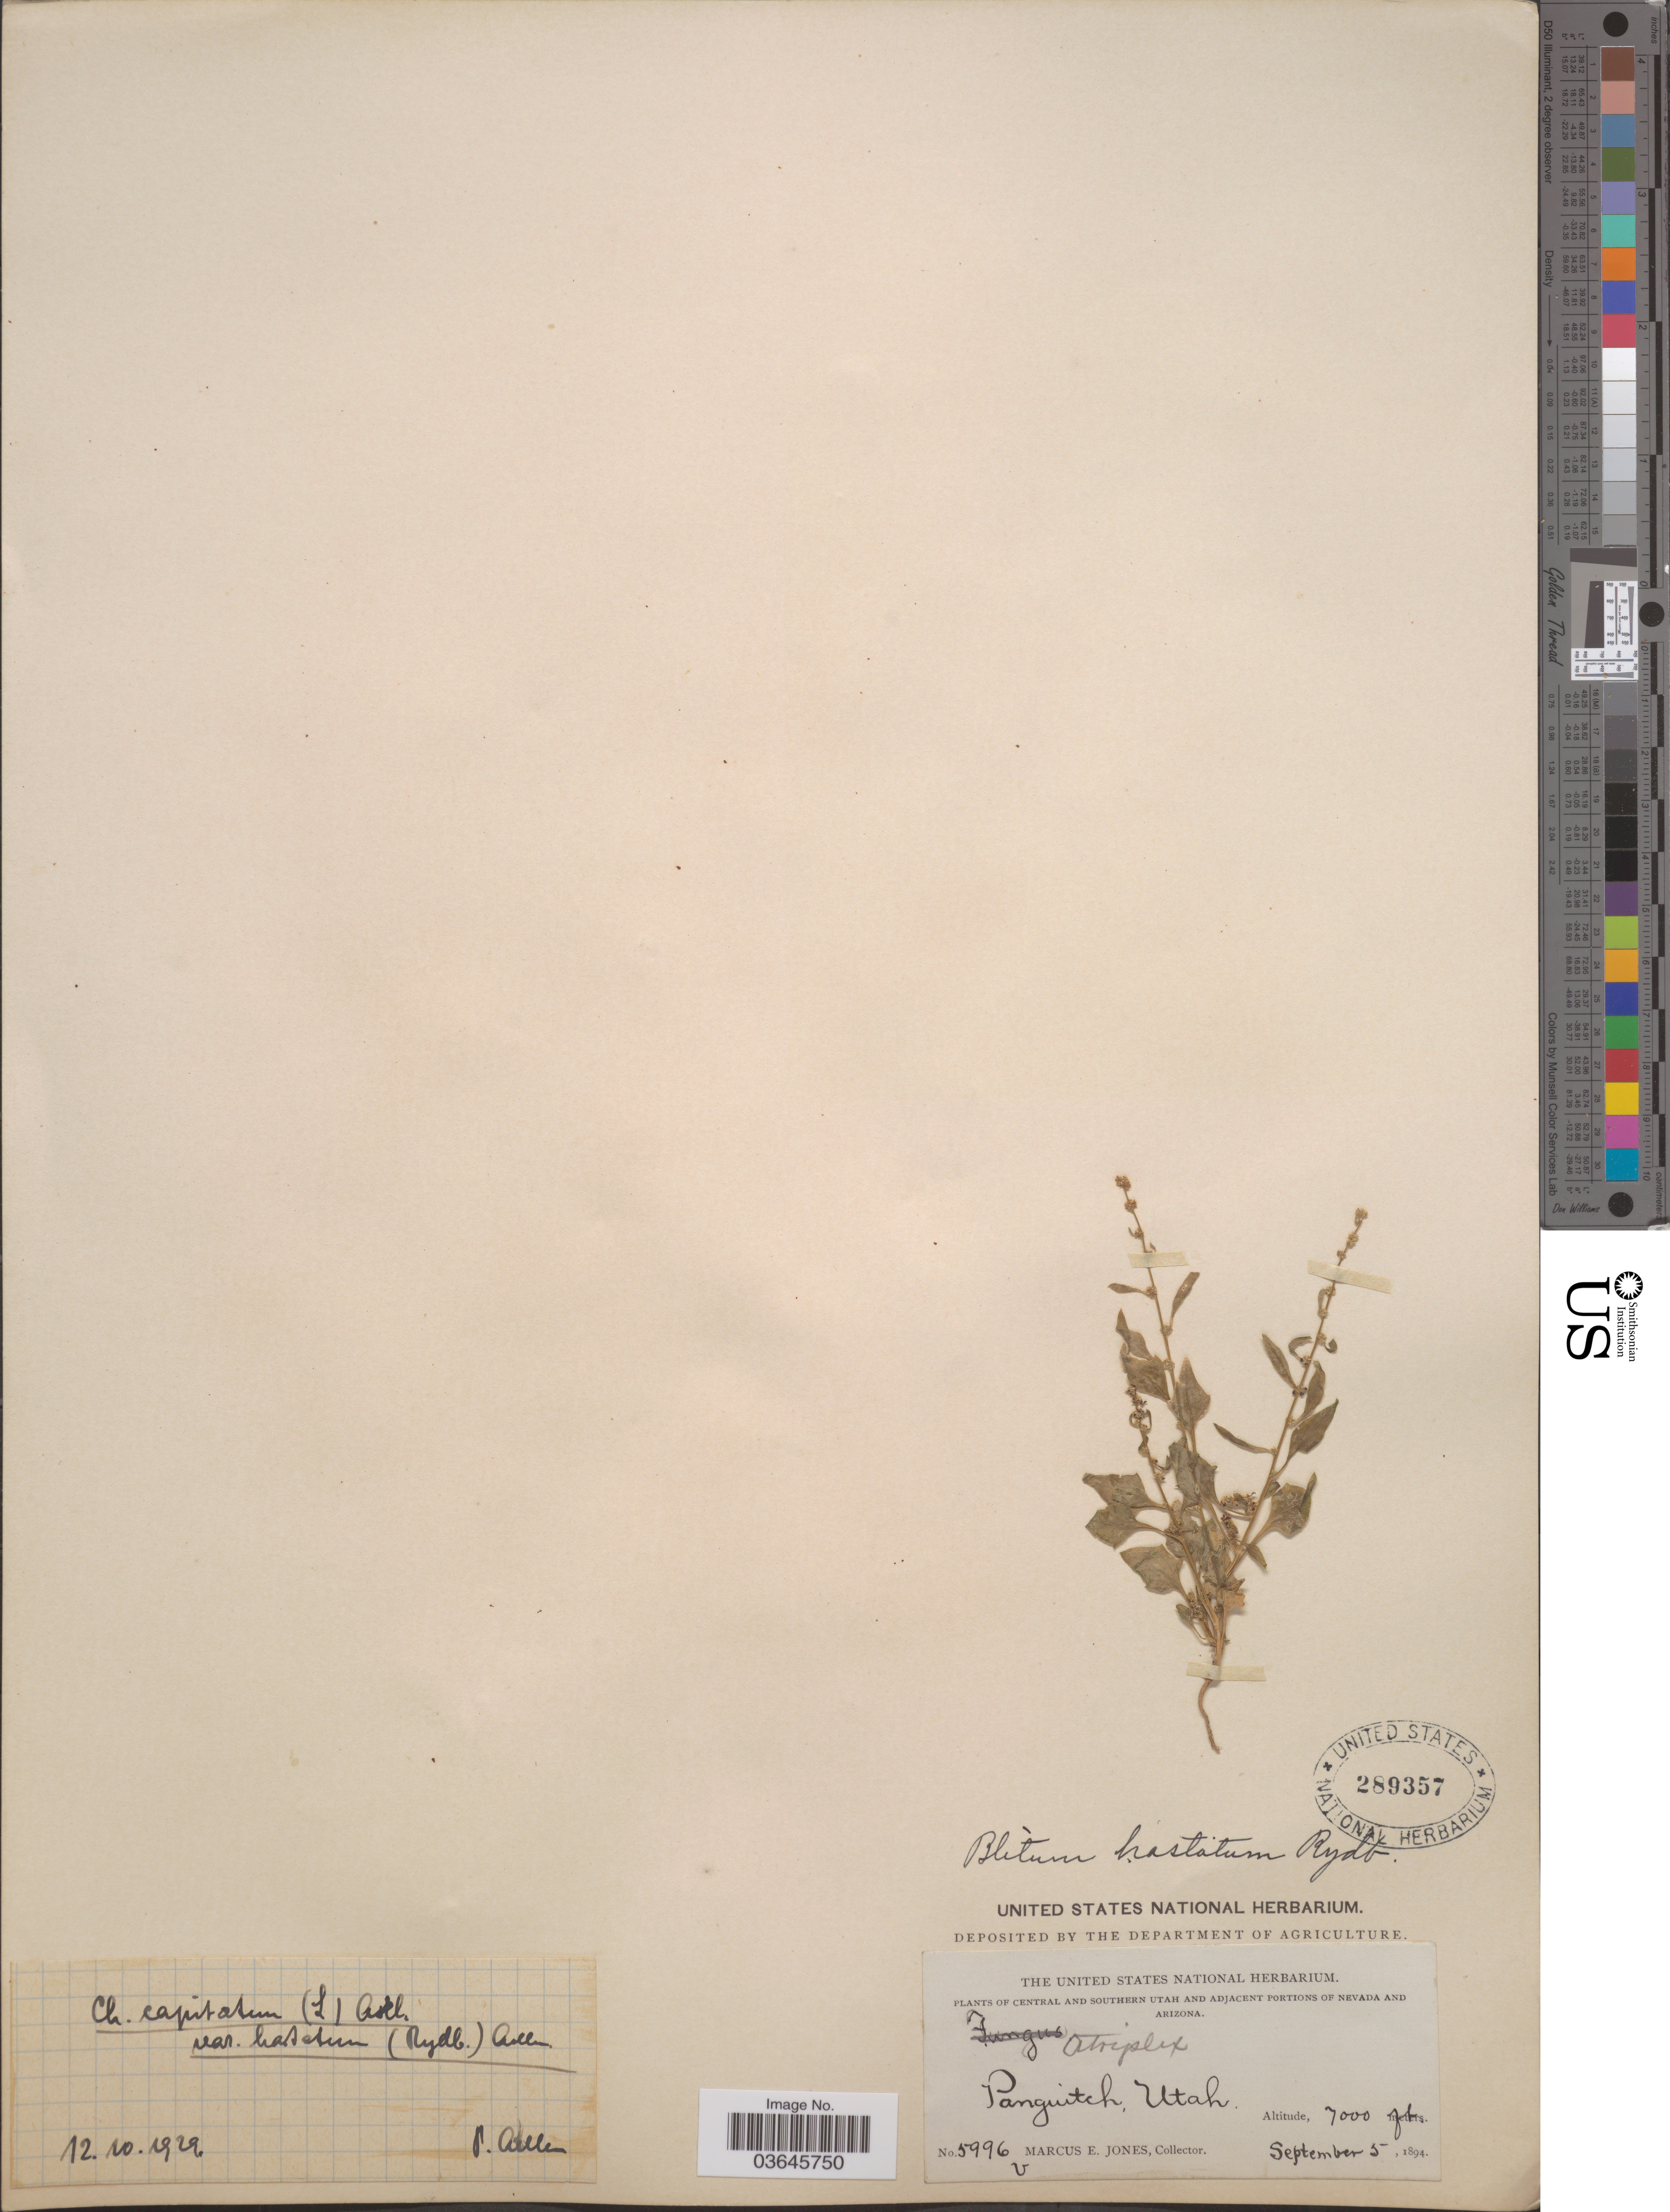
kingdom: Plantae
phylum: Tracheophyta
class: Magnoliopsida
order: Caryophyllales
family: Amaranthaceae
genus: Blitum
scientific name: Blitum hastatum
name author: Rydb.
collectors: M. E. Jones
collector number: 5996v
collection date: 1894-09-05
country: United States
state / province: Utah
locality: Central and Southern Utah. Panguitch.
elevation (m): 2134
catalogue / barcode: US 289357